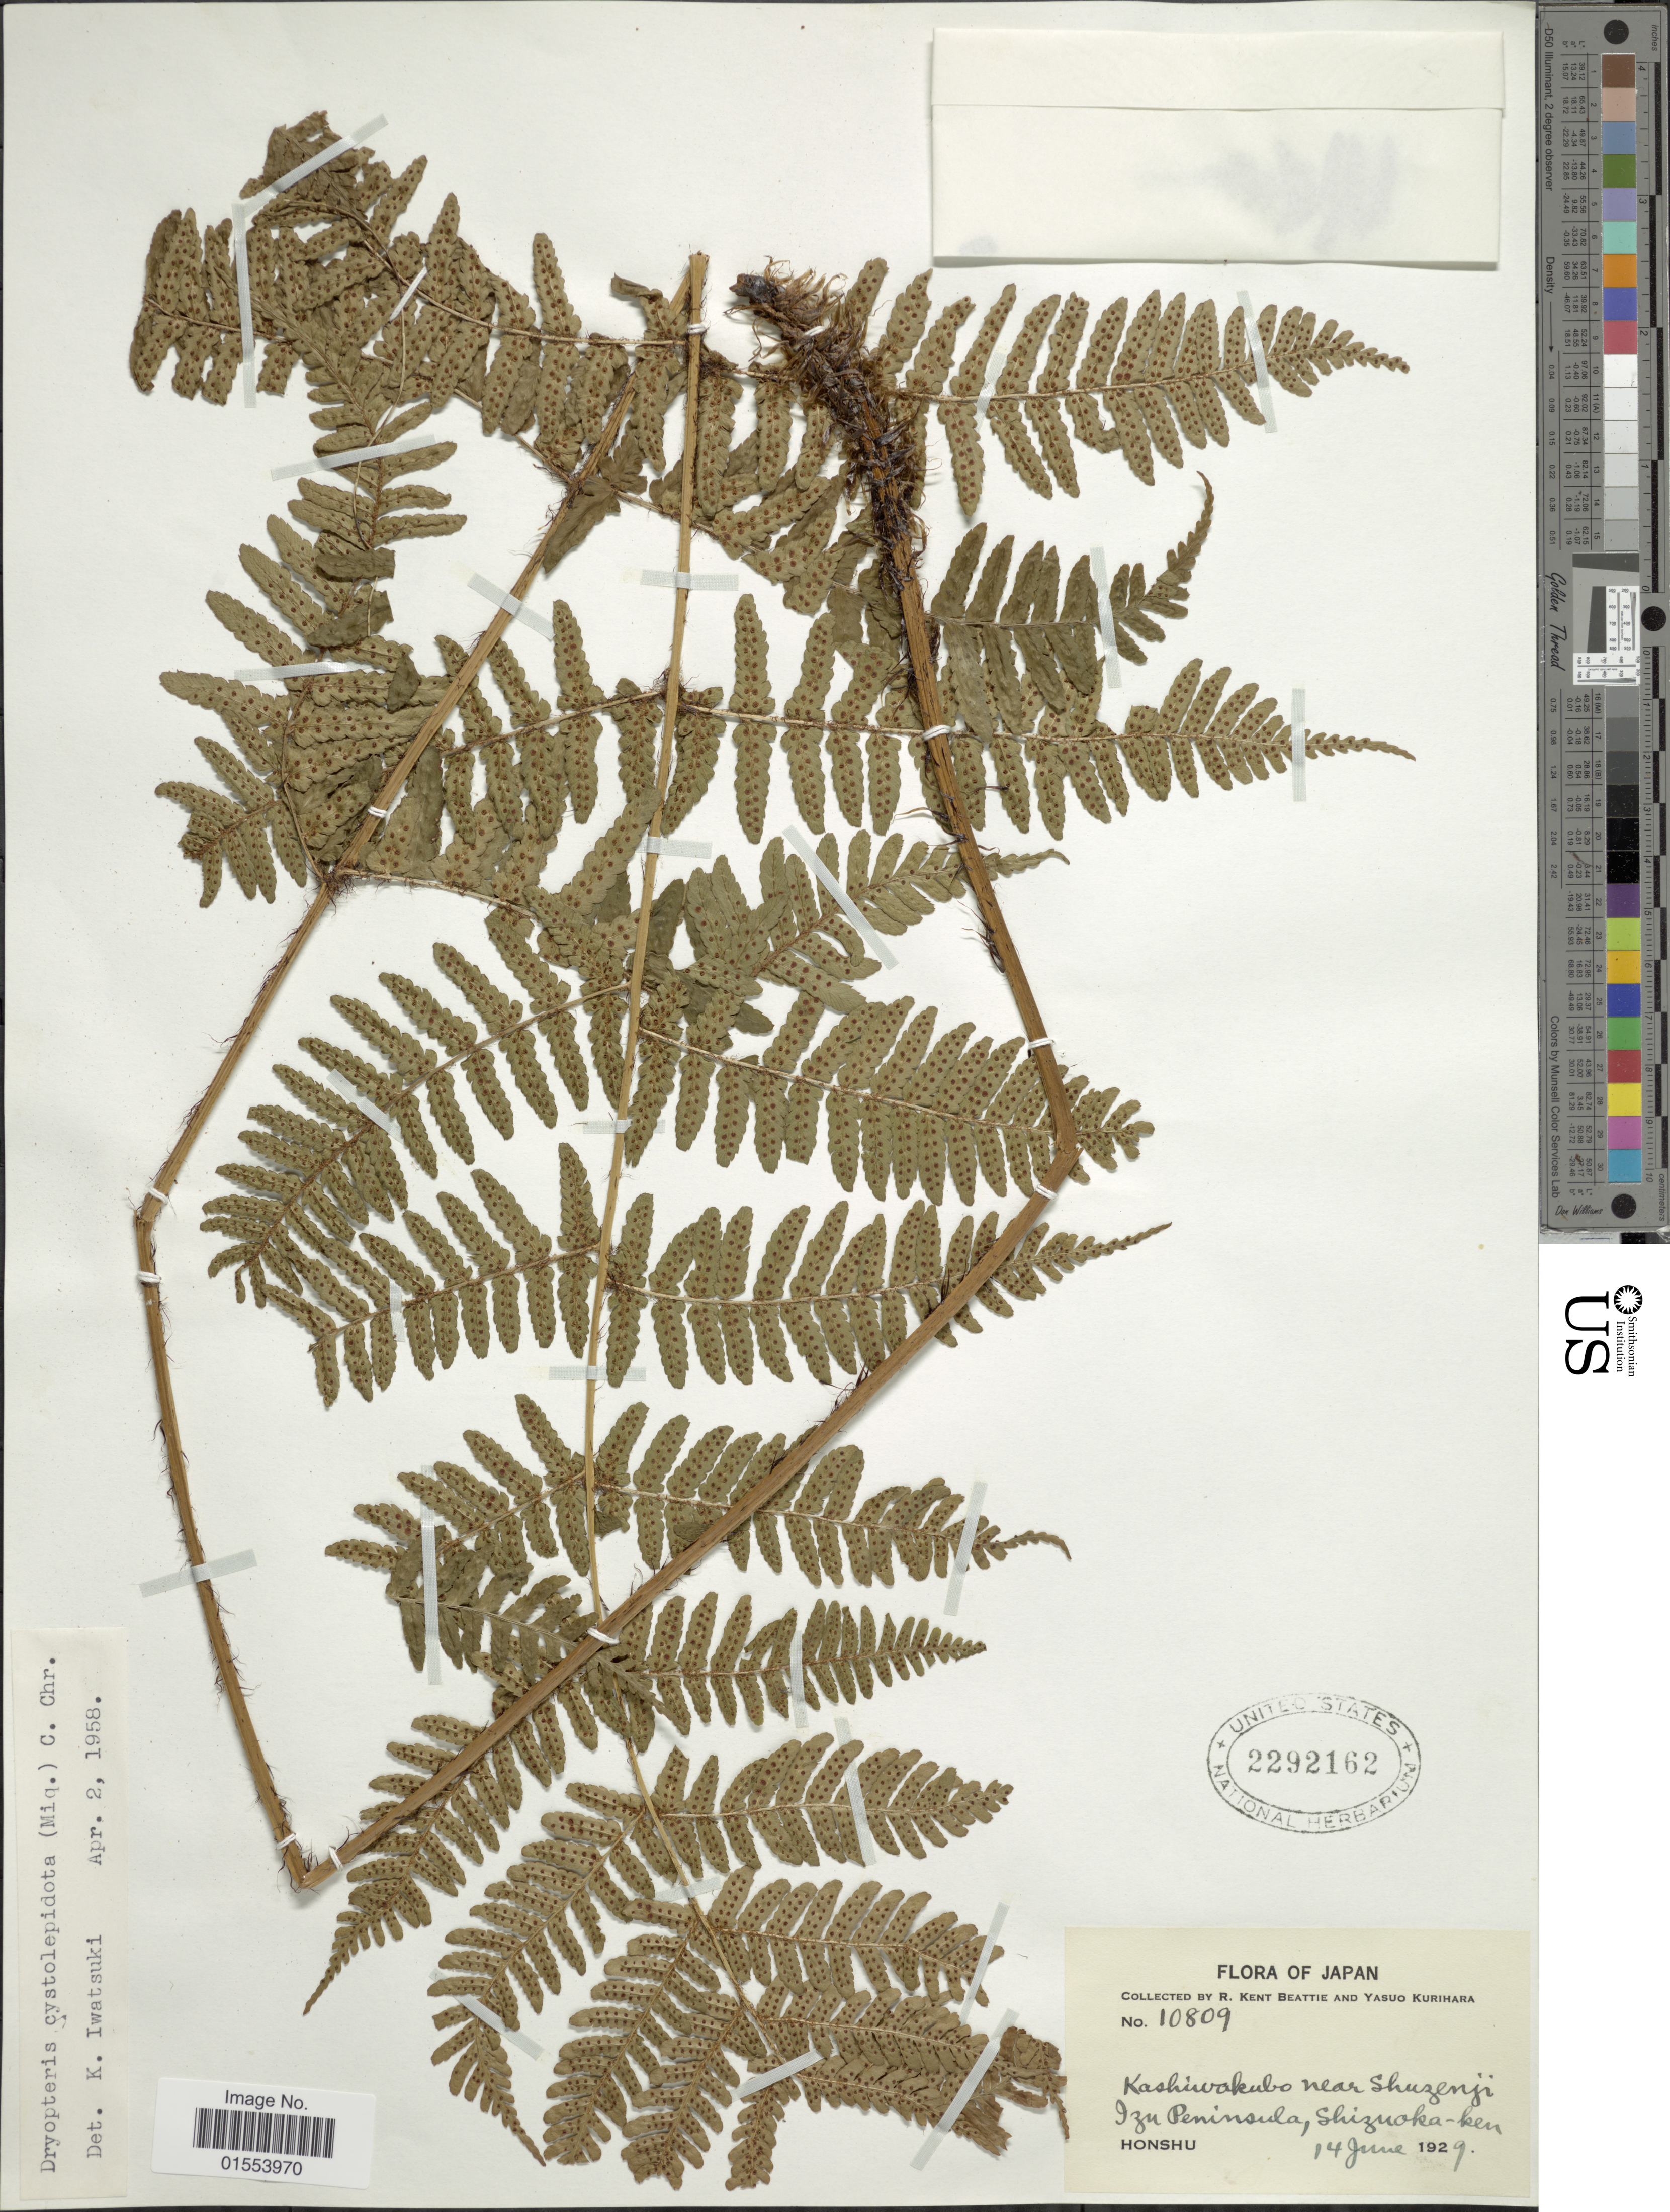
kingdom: Plantae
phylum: Tracheophyta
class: Polypodiopsida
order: Polypodiales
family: Dryopteridaceae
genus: Dryopteris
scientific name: Dryopteris cystolepidota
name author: (Miq.) C. Chr.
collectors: R. K. Beattie & Y. Kurihara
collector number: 10809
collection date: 1929-06-14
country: Japan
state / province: Sizuoka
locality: Japan, Kashiwakubo near Shuzenji, Izu Peninsula, Shizuoka-ken.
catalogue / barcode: US 2292162